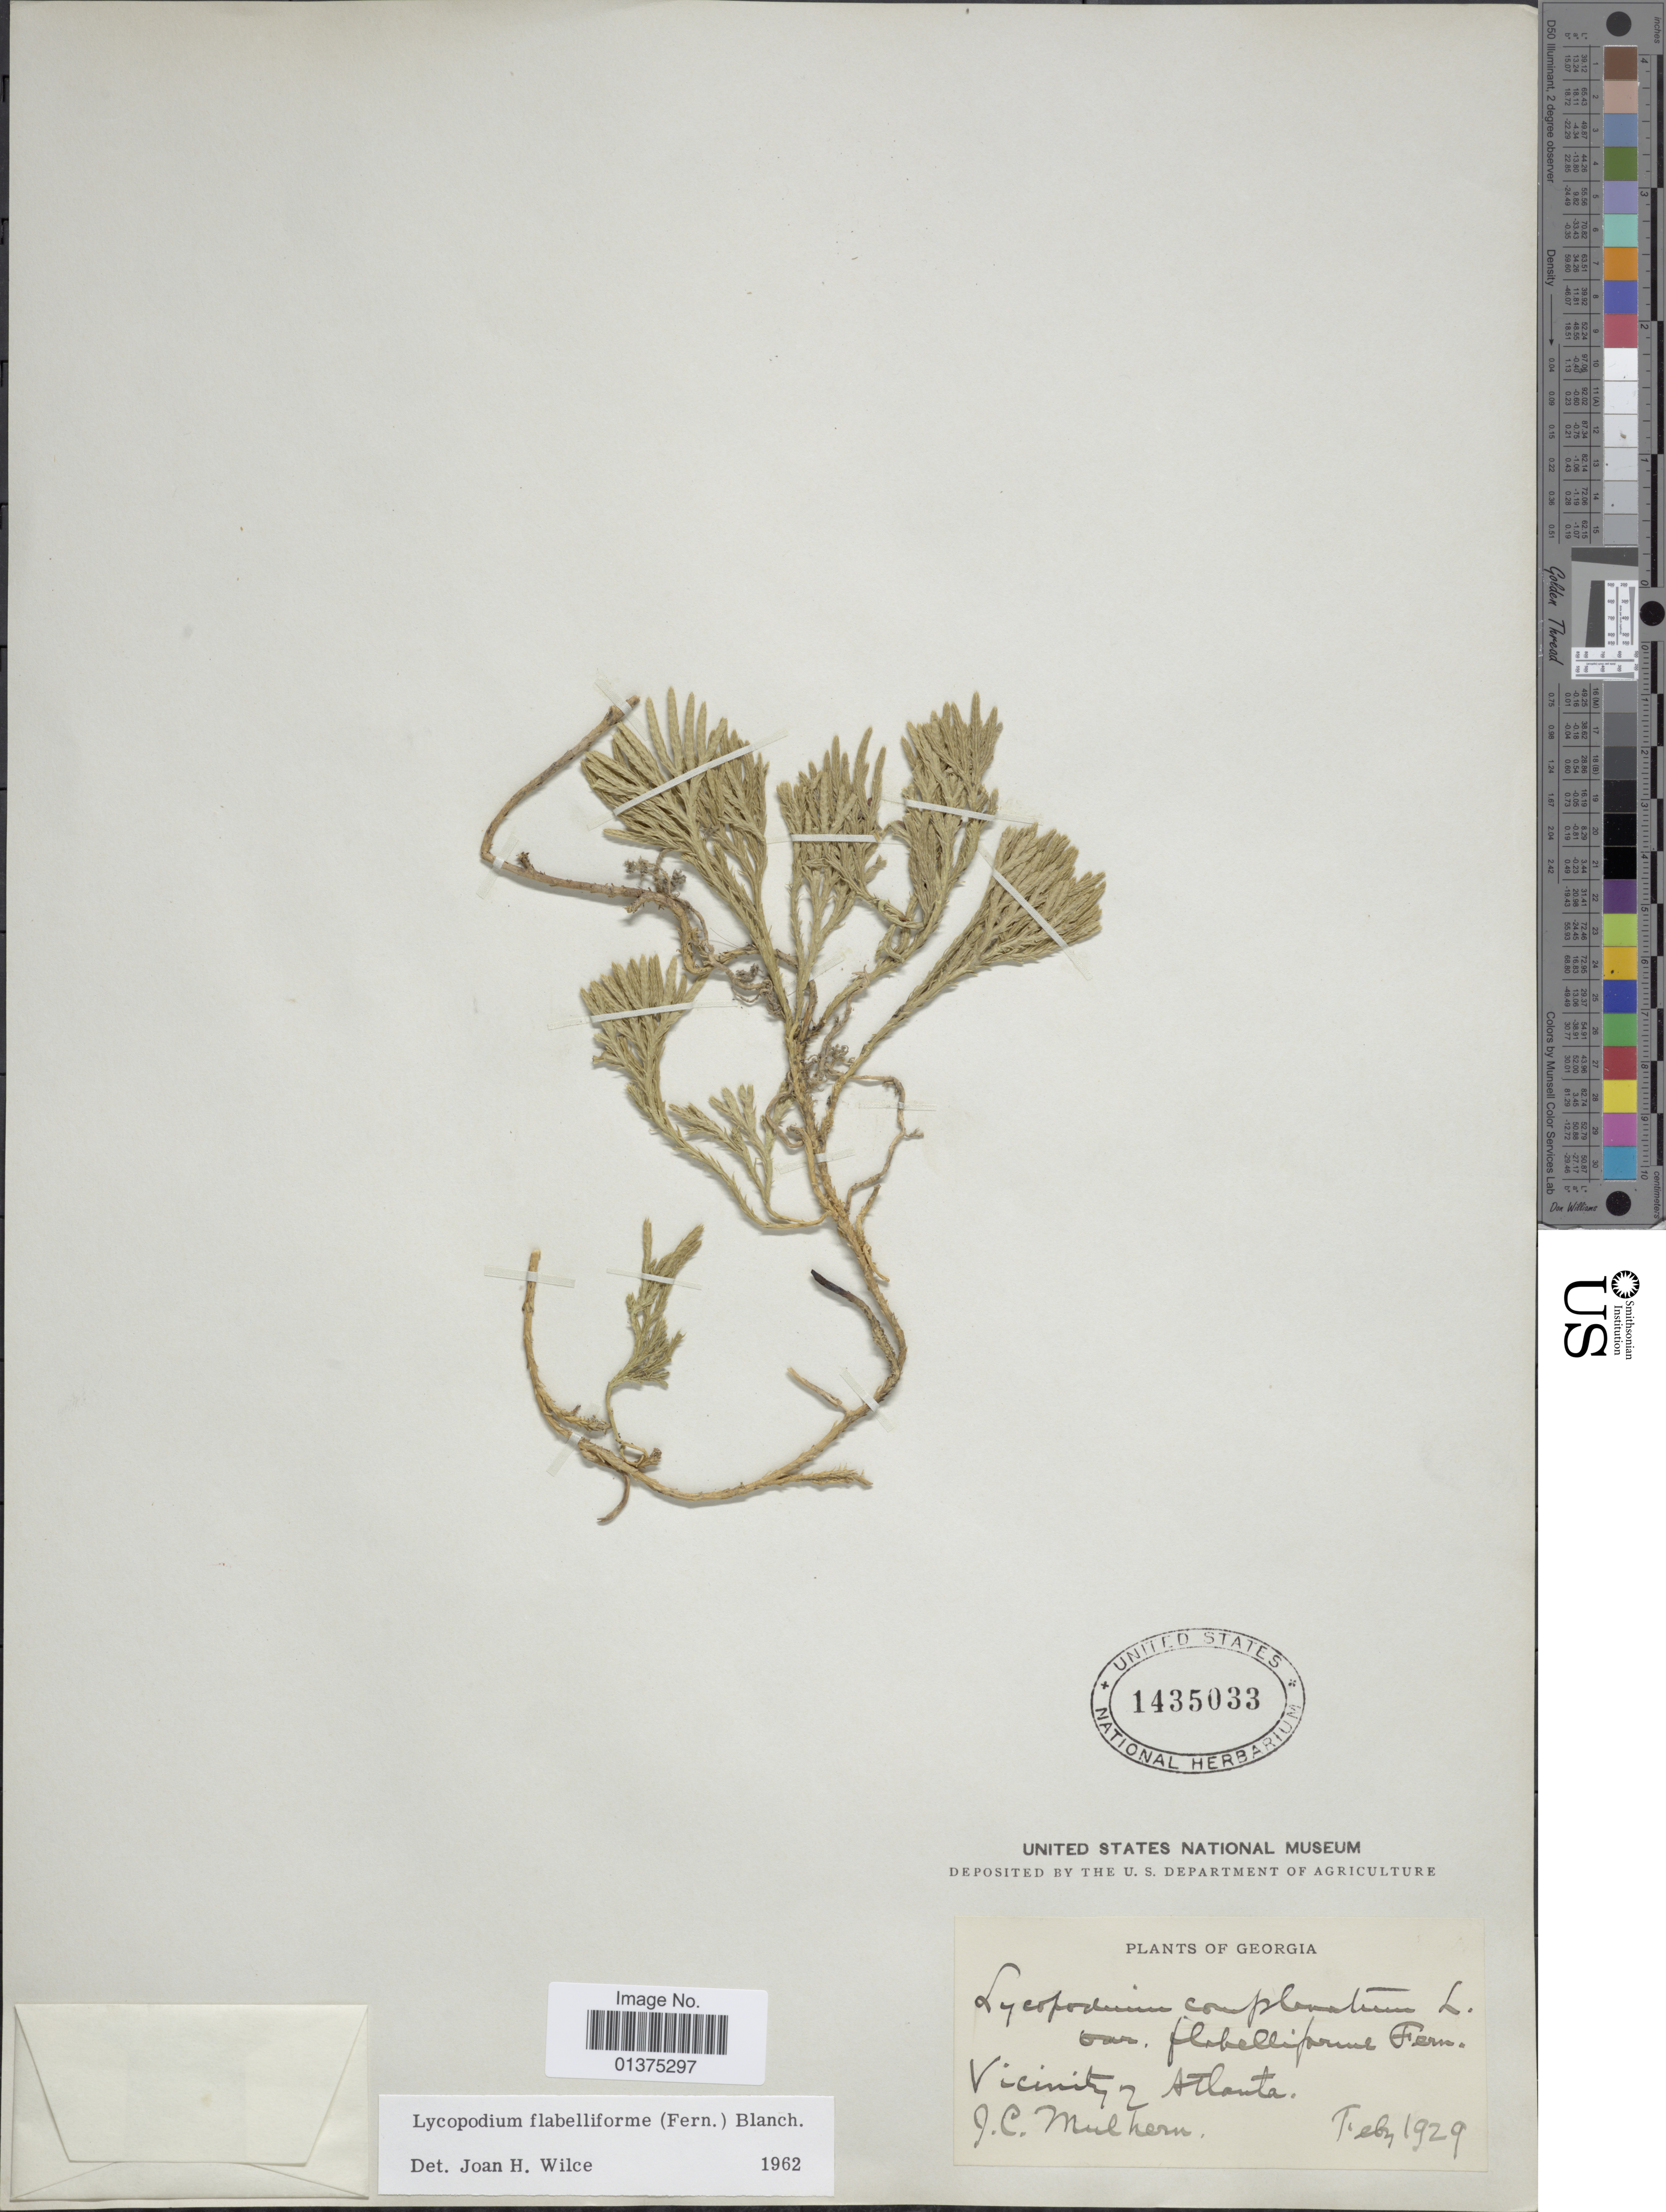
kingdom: Plantae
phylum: Tracheophyta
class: Lycopodiopsida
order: Lycopodiales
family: Lycopodiaceae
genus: Diphasiastrum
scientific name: Diphasiastrum digitatum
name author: (Dill. ex A. Braun) Holub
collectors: J. Mulhern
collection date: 1929-02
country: United States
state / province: Georgia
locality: Vicinity of Atlanta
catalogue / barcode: US 1435033